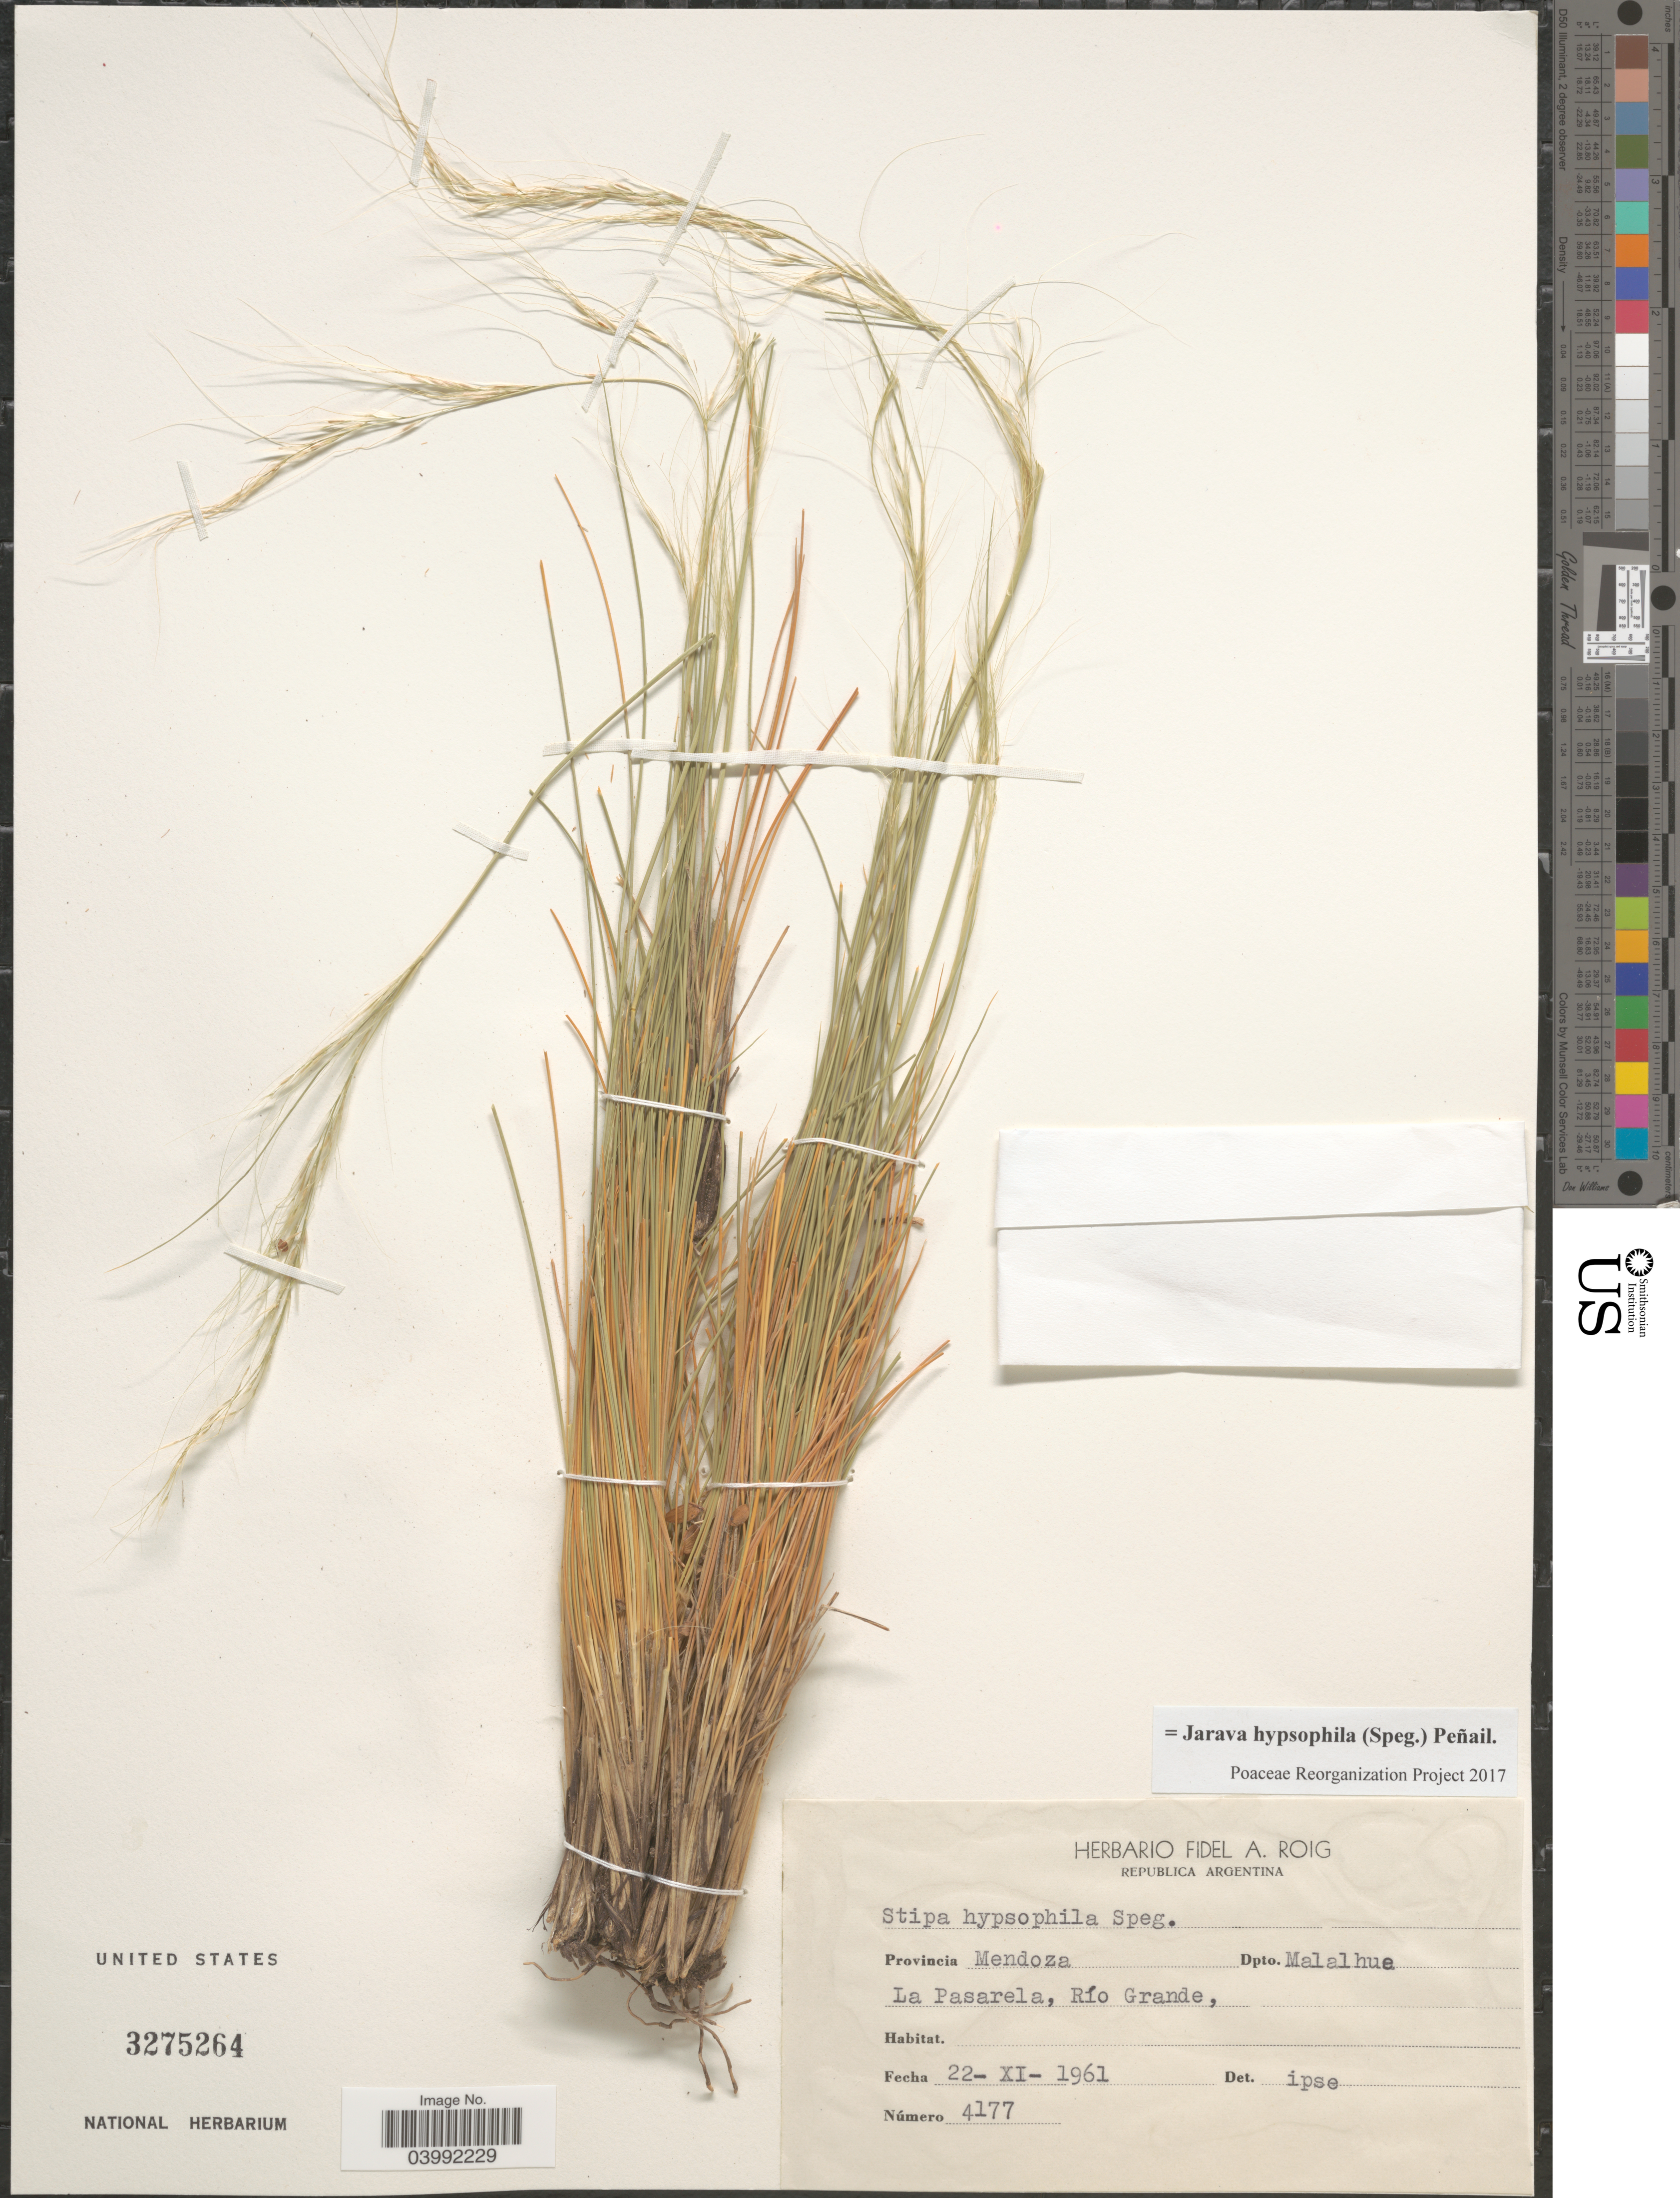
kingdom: Plantae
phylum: Tracheophyta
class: Liliopsida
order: Poales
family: Poaceae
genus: Jarava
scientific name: Jarava hypsophila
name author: (Speg.) Peñail.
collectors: Ex Herb. Fidel A. Roig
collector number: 4177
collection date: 1961-11-22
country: Argentina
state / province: Mendoza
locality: Republica Argentina. Dpto. Malalhue. La Pasarela, Río Grande.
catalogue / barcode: US 3275264